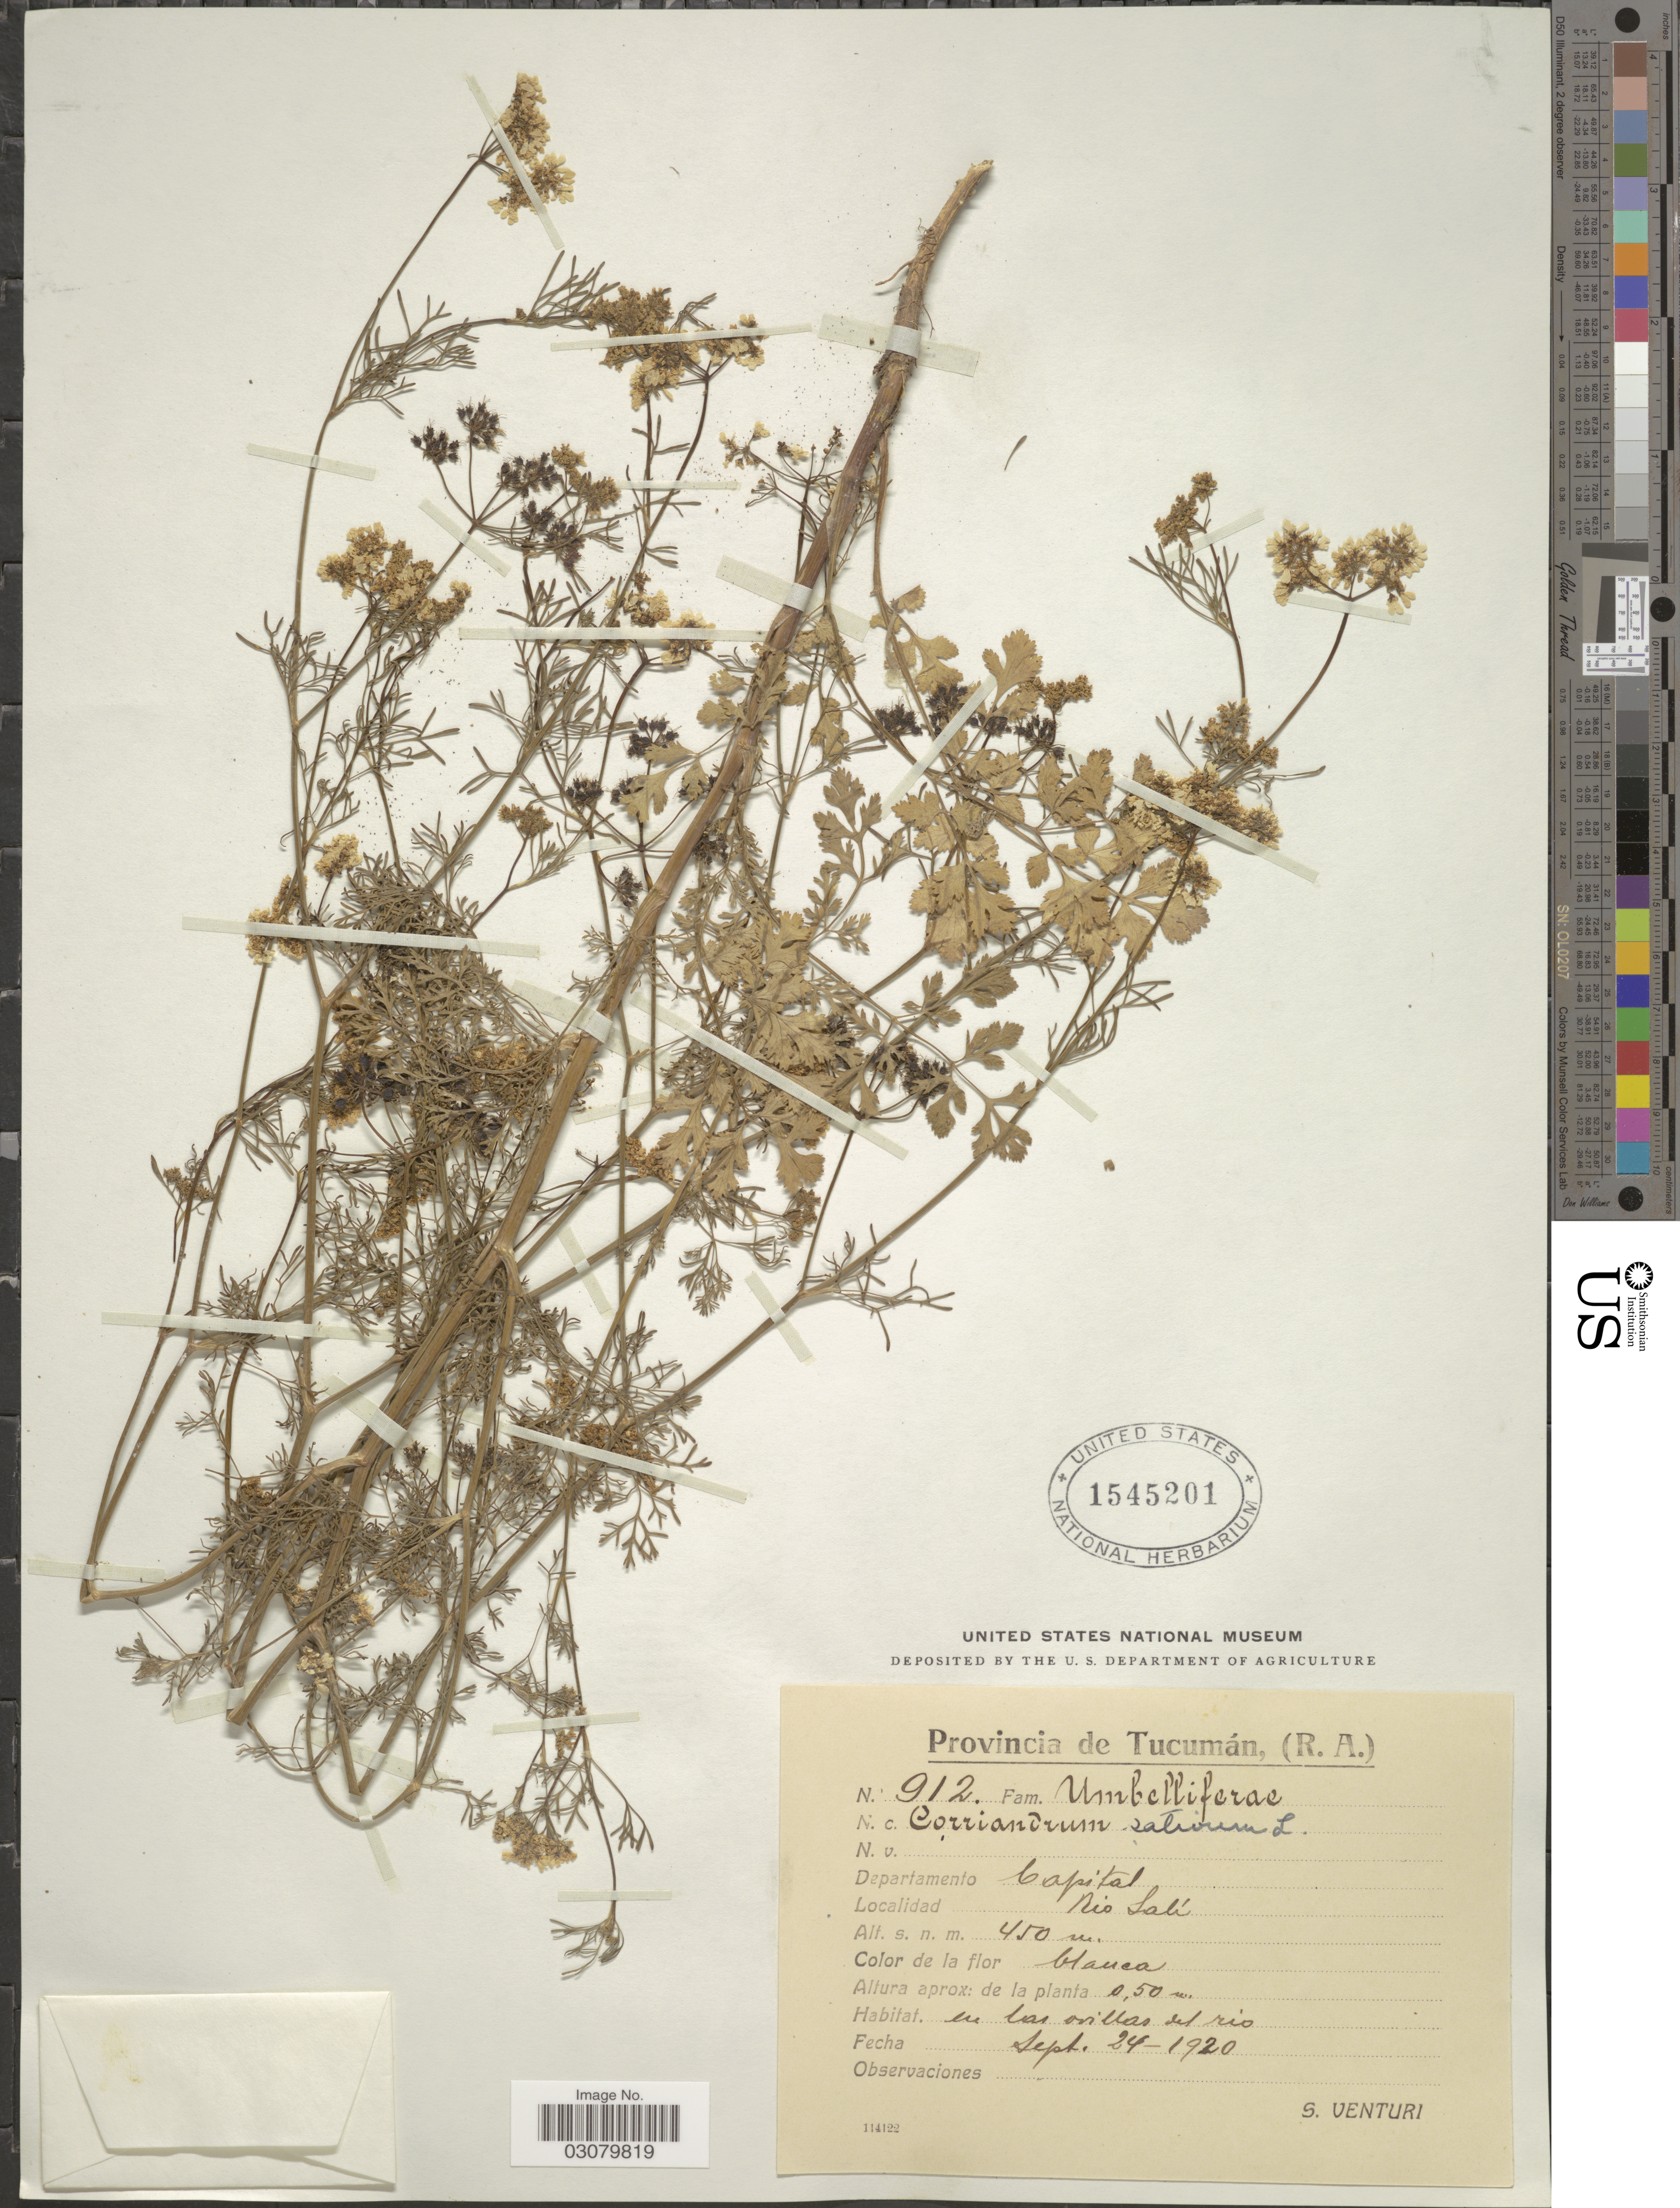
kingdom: Plantae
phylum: Tracheophyta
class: Magnoliopsida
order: Apiales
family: Apiaceae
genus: Coriandrum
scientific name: Coriandrum sativum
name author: L.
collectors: S. Venturi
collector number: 912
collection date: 1920-09-24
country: Argentina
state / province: Tucuman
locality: (R.A.) Departamento Capital, Rio Salí.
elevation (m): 450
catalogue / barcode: US 1545201